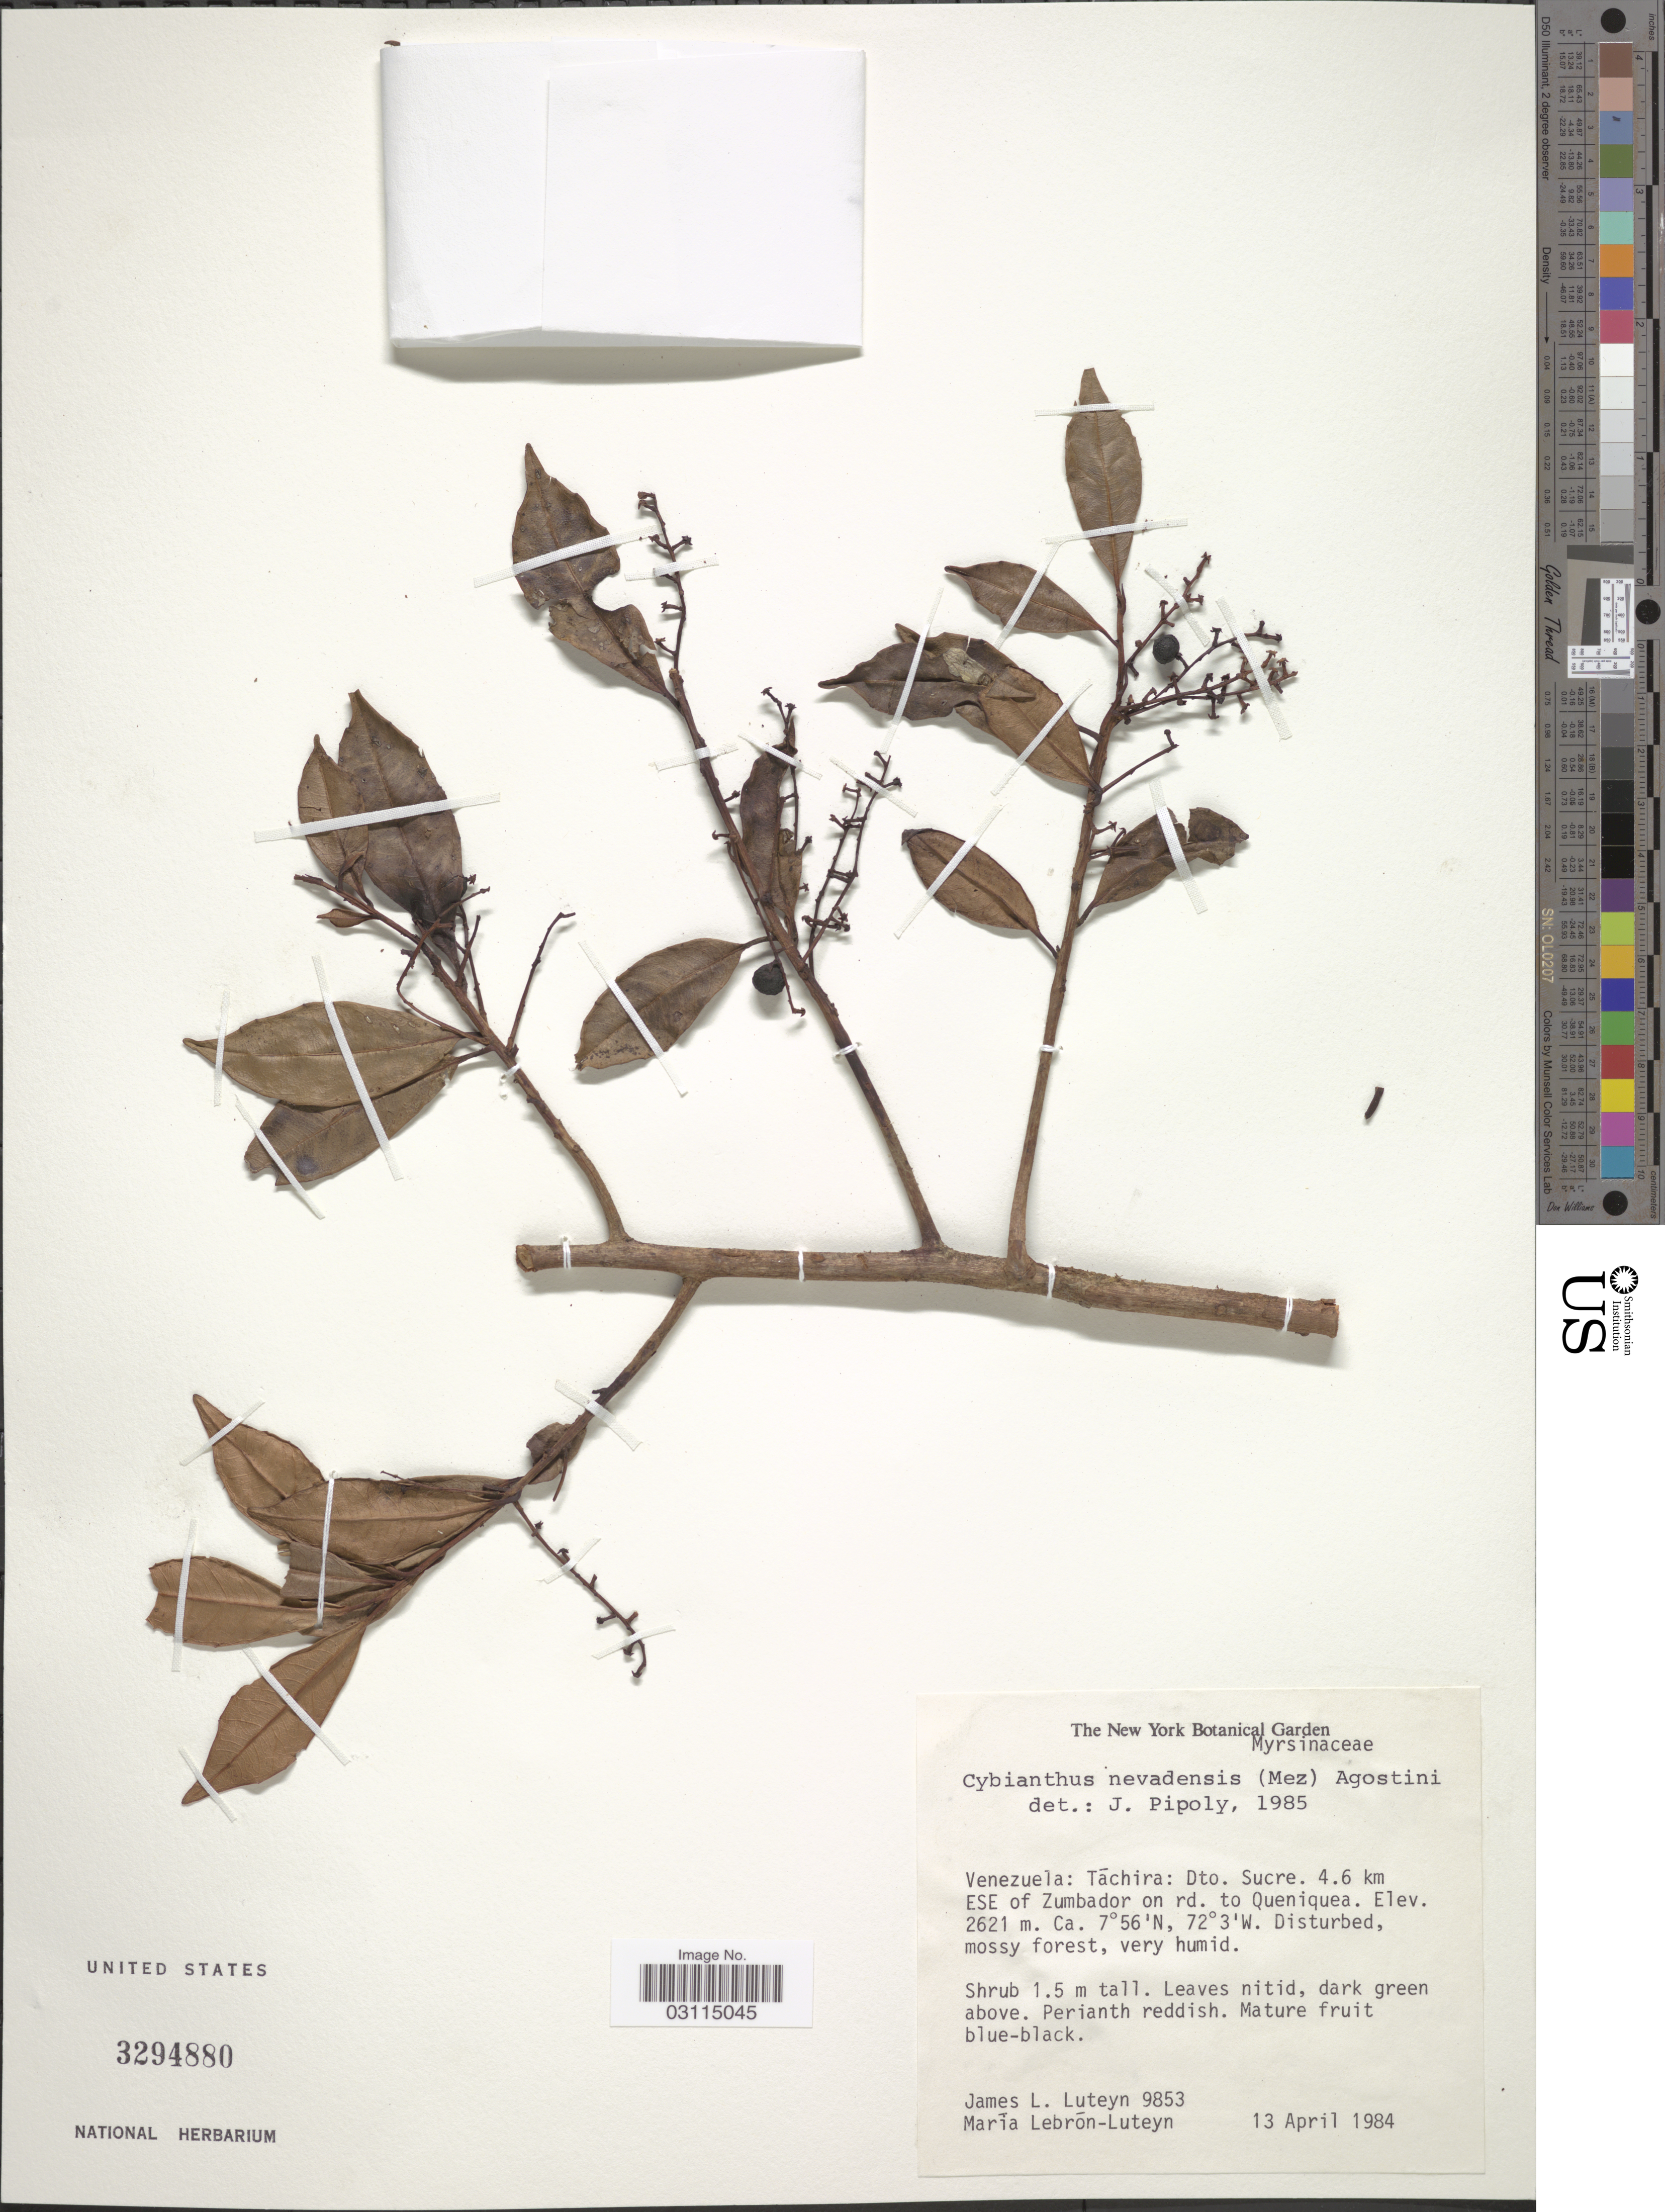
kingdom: Plantae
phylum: Tracheophyta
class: Magnoliopsida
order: Ericales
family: Primulaceae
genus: Cybianthus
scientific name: Cybianthus nevadensis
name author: (Mez) G. Agostini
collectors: J. Luteyn & M. L. Lebrón-Luteyn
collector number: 9853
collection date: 1984-04-13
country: Venezuela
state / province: Tachira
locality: Dto. Sucre, 4.6 km ESE of Zumbador on rd. to Queniquea.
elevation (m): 2621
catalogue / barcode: US 3294880